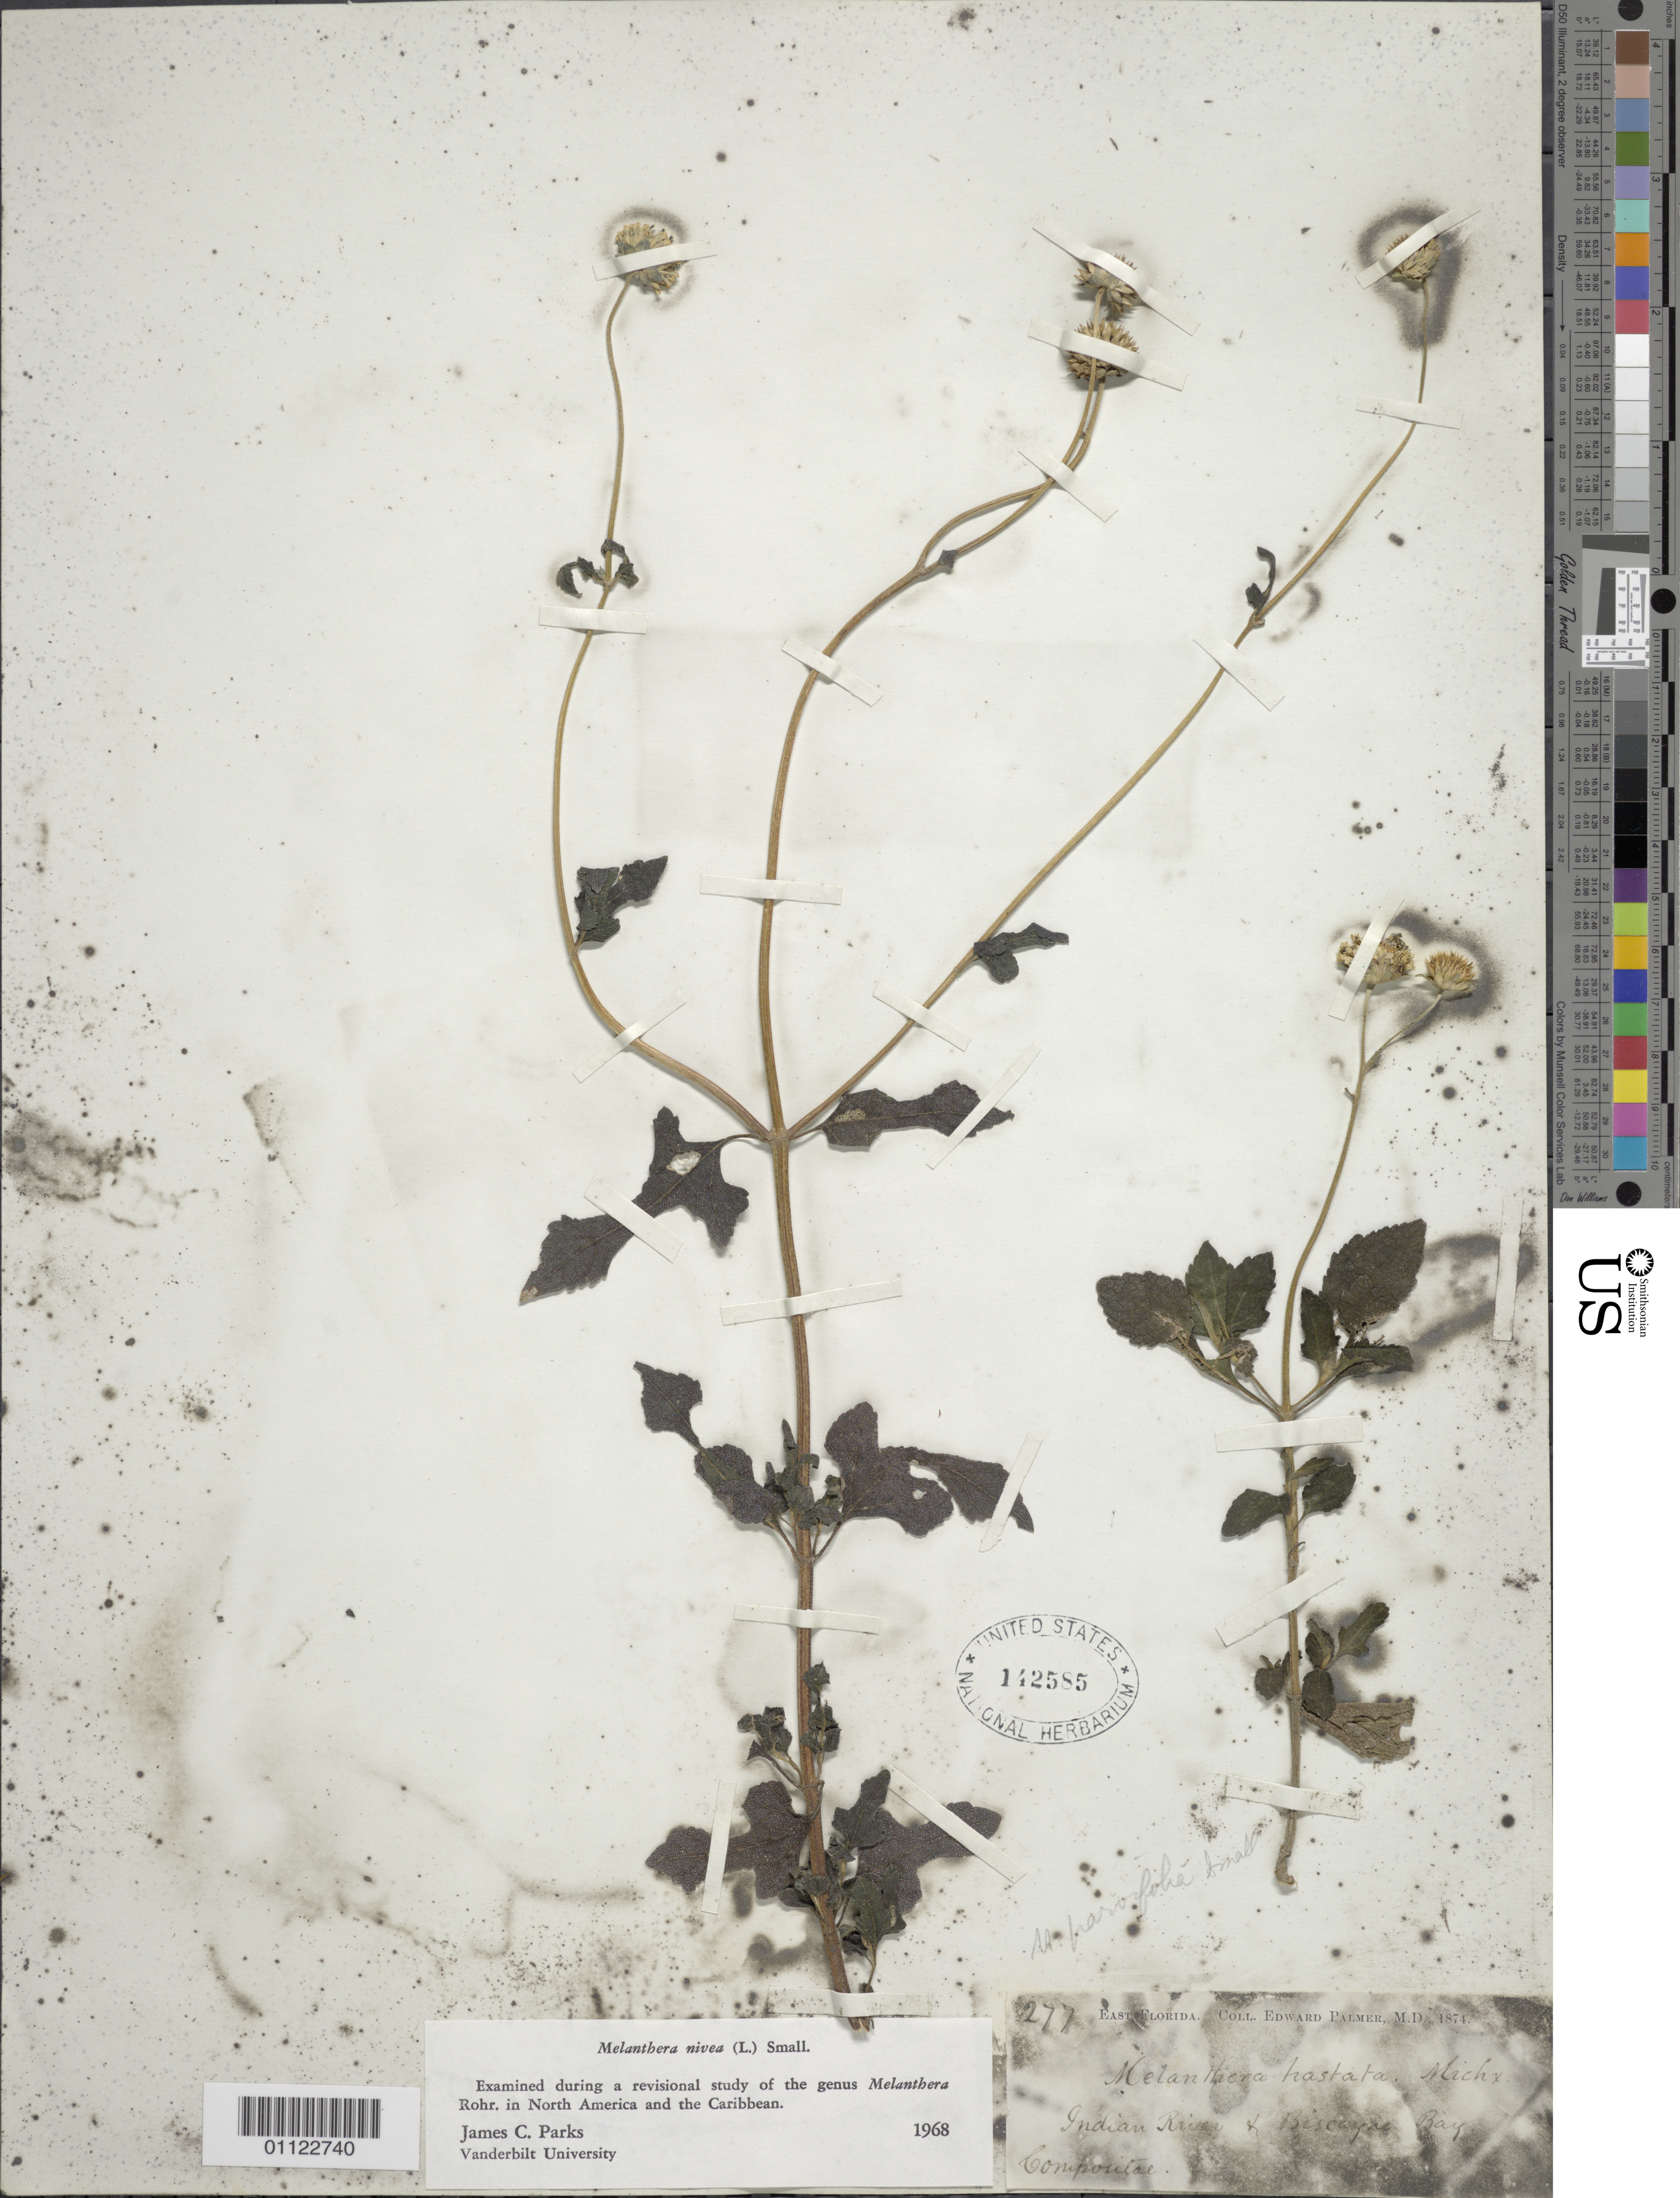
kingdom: Plantae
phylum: Tracheophyta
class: Magnoliopsida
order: Asterales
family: Asteraceae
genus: Melanthera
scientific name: Melanthera nivea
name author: (L.) Small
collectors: E. Palmer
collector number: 277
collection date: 1874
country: United States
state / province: Florida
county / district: Indian River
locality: Biscayne Bay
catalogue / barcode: US 142585